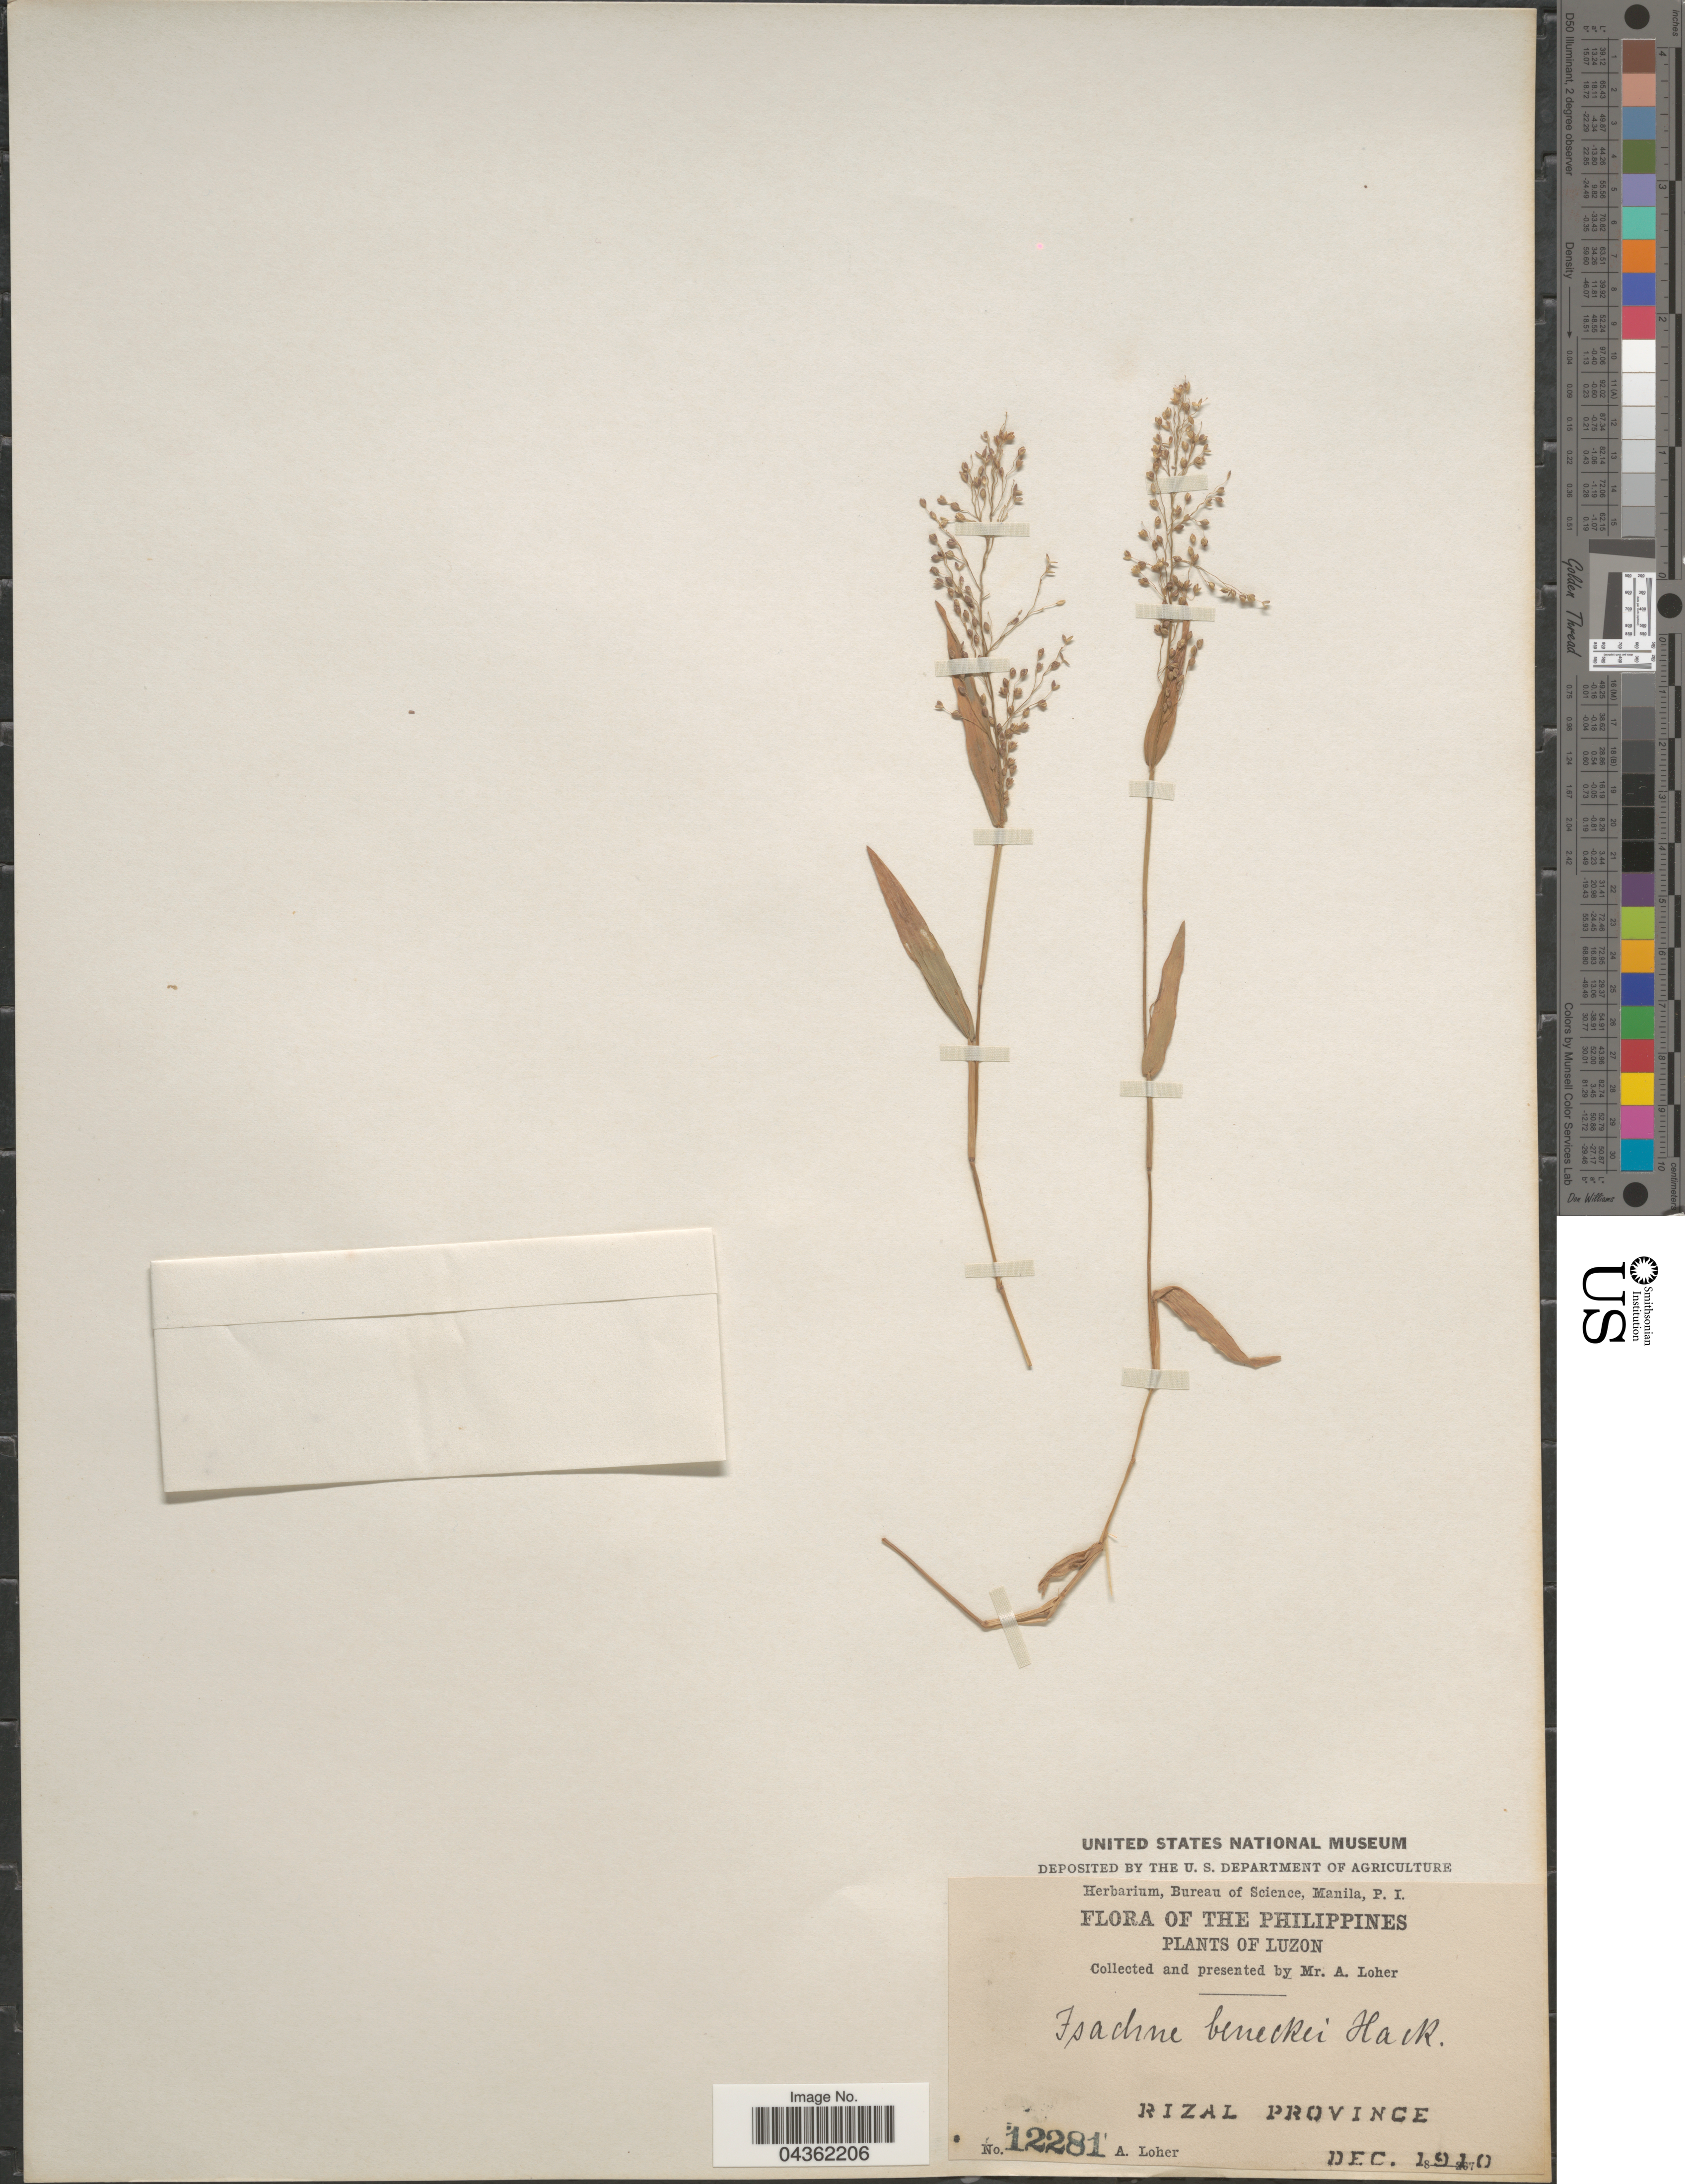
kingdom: Plantae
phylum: Tracheophyta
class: Liliopsida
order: Poales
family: Poaceae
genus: Isachne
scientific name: Isachne clarkei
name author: Hook. f.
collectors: A. Loher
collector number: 12281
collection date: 1910-12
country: Philippines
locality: Luzon. Rizal Province.